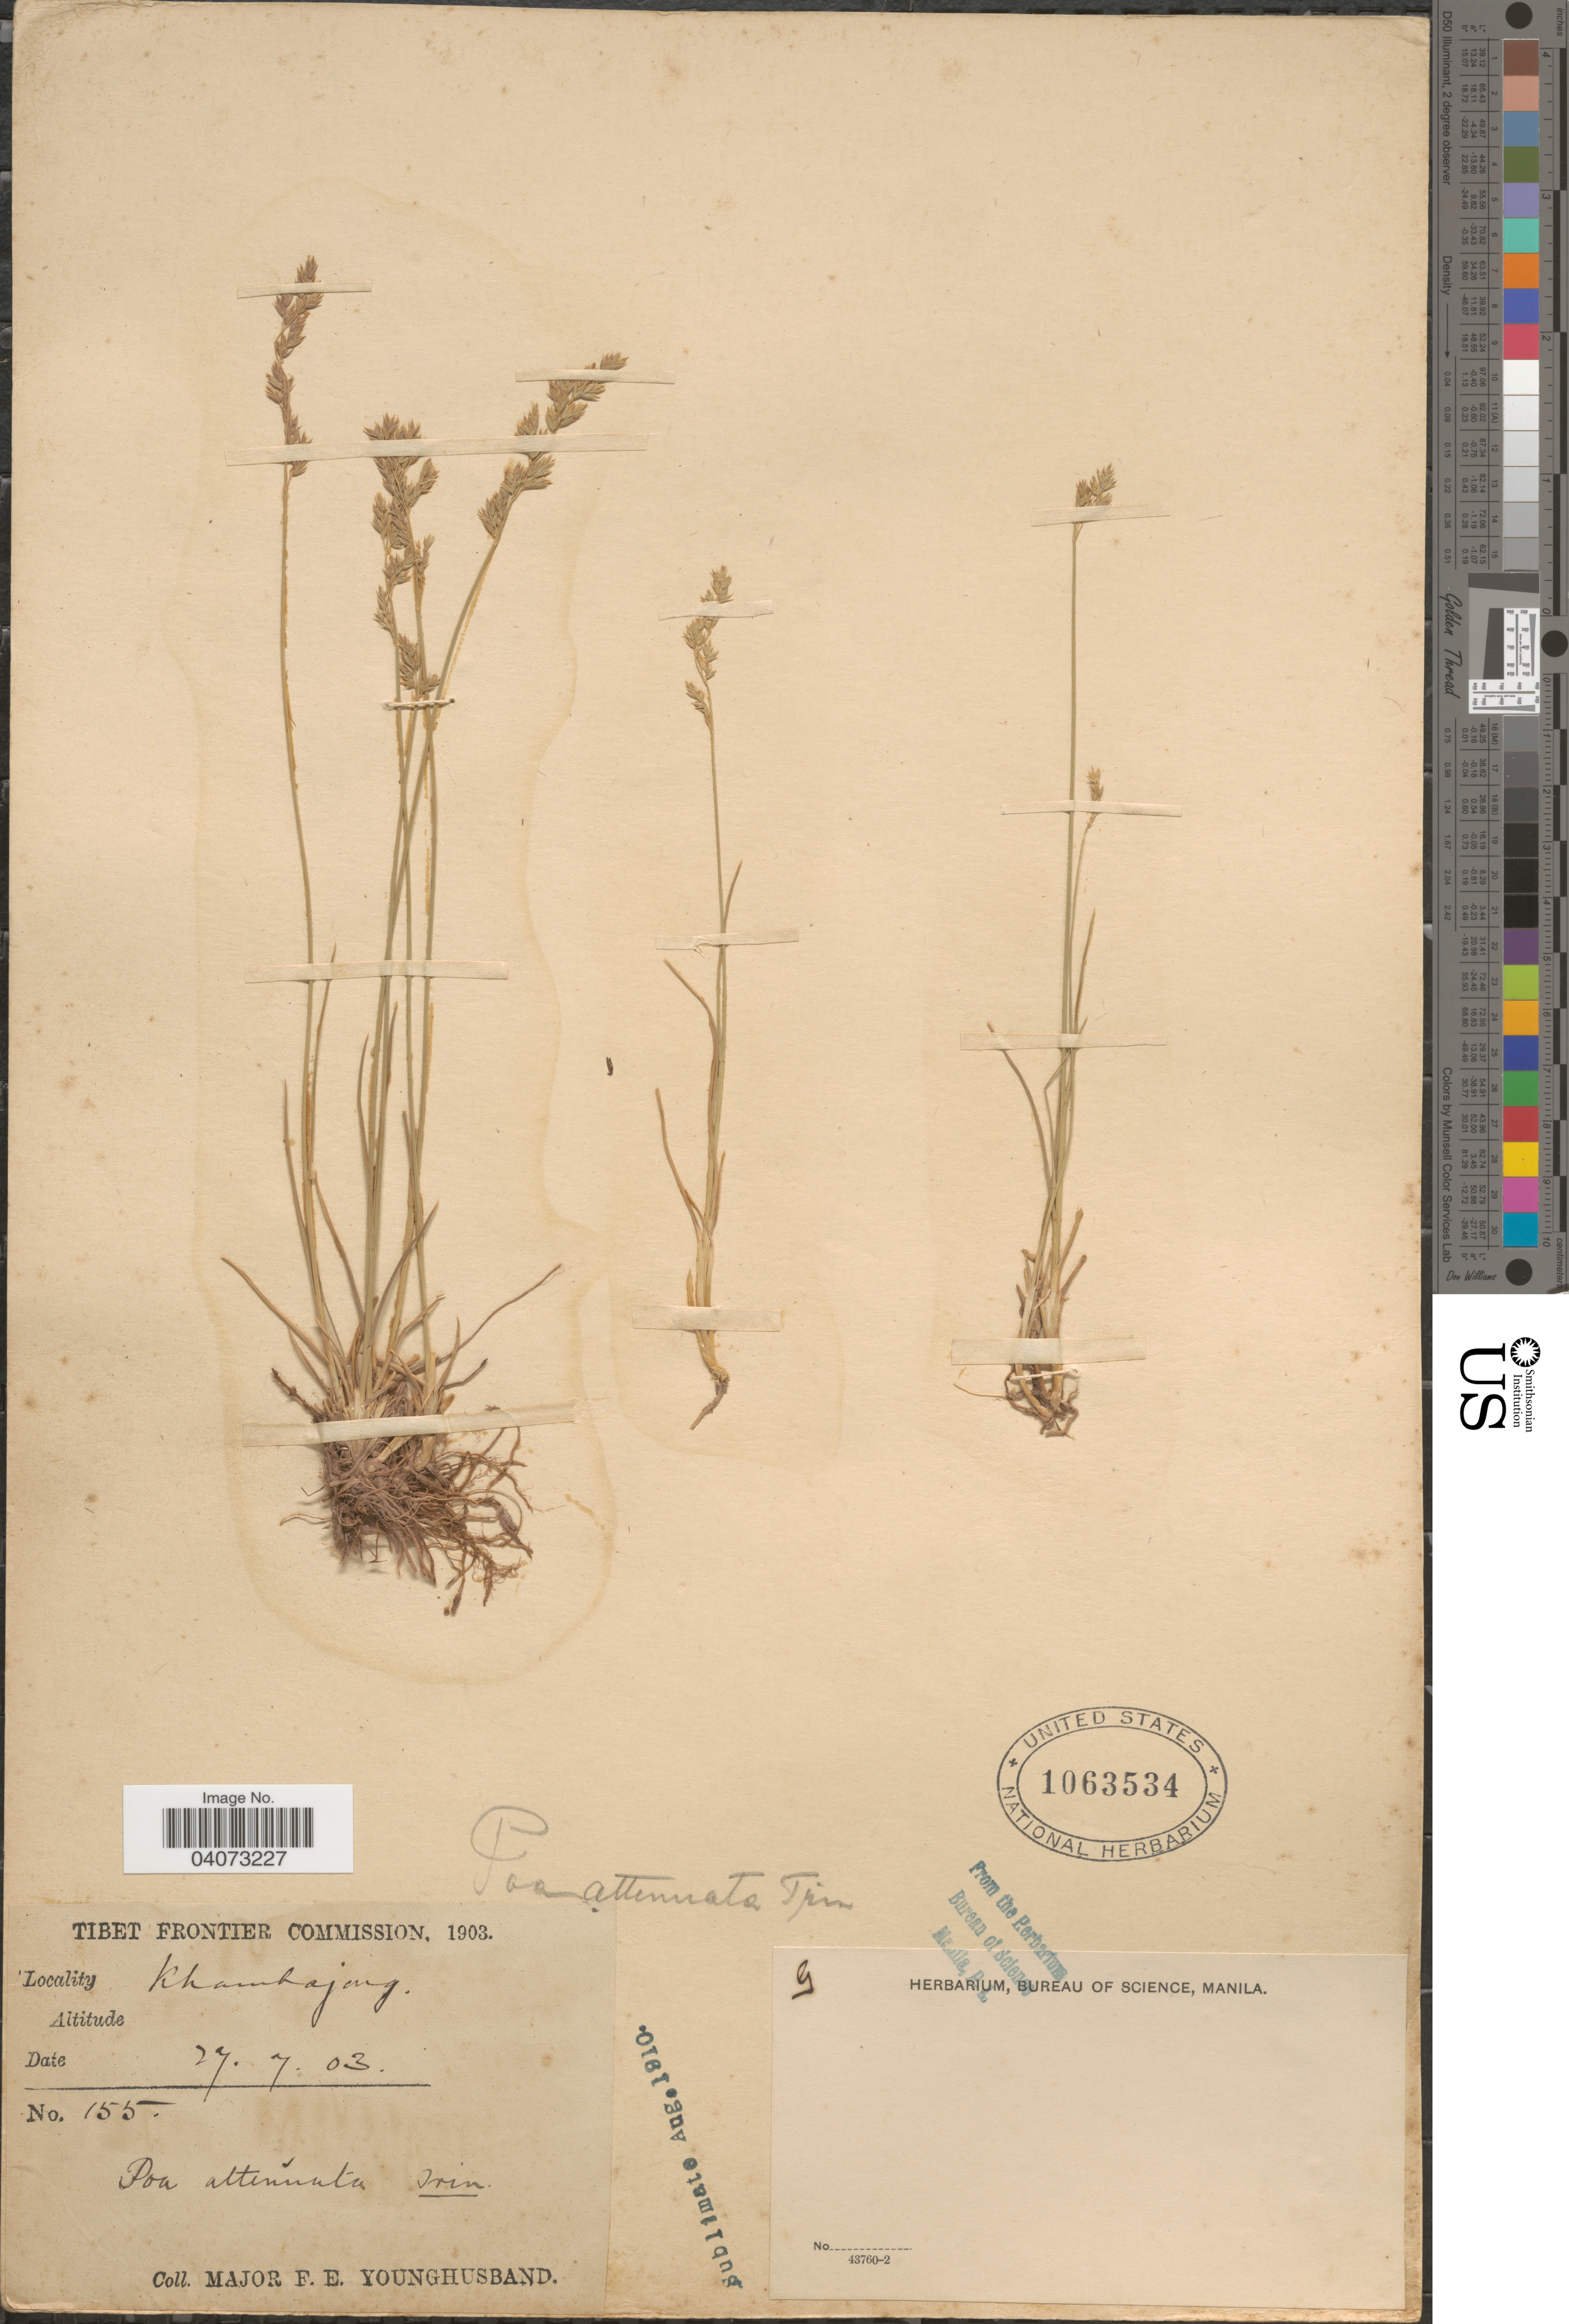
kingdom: Plantae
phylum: Tracheophyta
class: Liliopsida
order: Poales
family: Poaceae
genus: Poa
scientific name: Poa attenuata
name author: Trin.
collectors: F. Younghusband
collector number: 155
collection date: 1903-07-27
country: China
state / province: Xizang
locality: Khambajang [interpreted].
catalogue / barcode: US 1063534